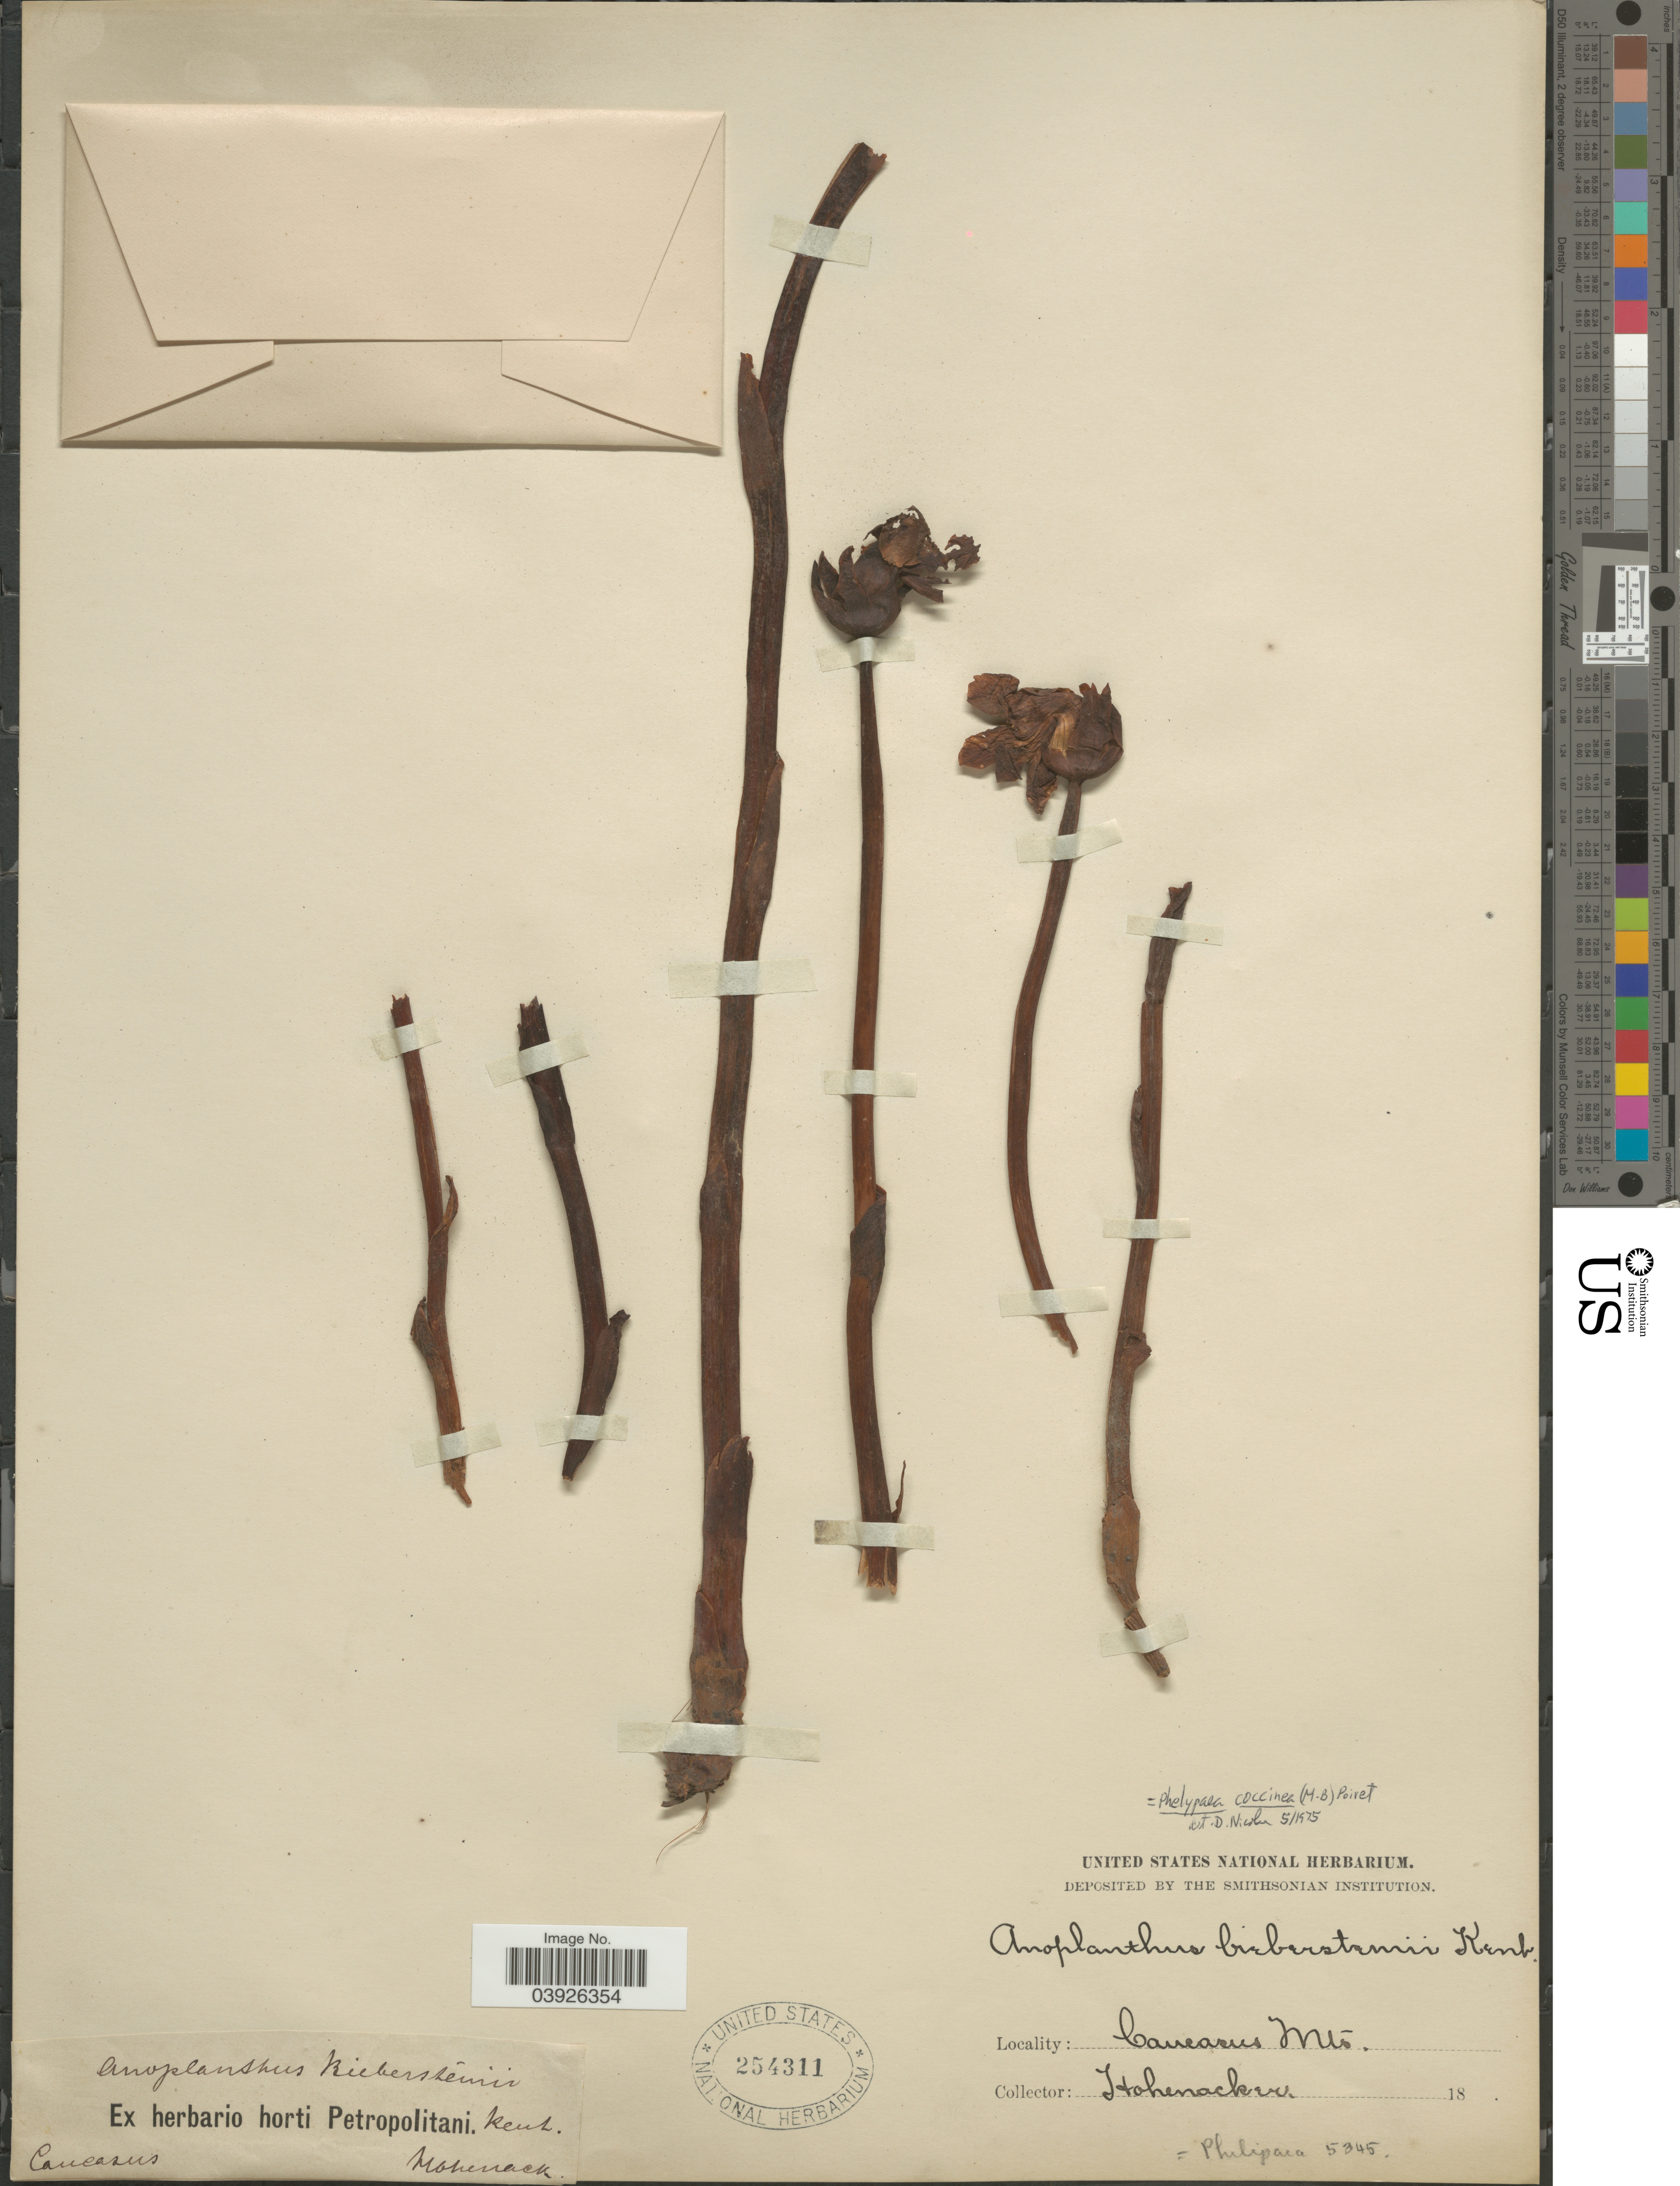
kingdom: Plantae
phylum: Tracheophyta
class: Magnoliopsida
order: Lamiales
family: Orobanchaceae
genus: Phelypaea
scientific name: Phelypaea biebersteinii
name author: Fisch. ex Walp.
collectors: Hohenacker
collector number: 5345 ?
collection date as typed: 18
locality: Caucasus. Caucasus Mts.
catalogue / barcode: US 254311